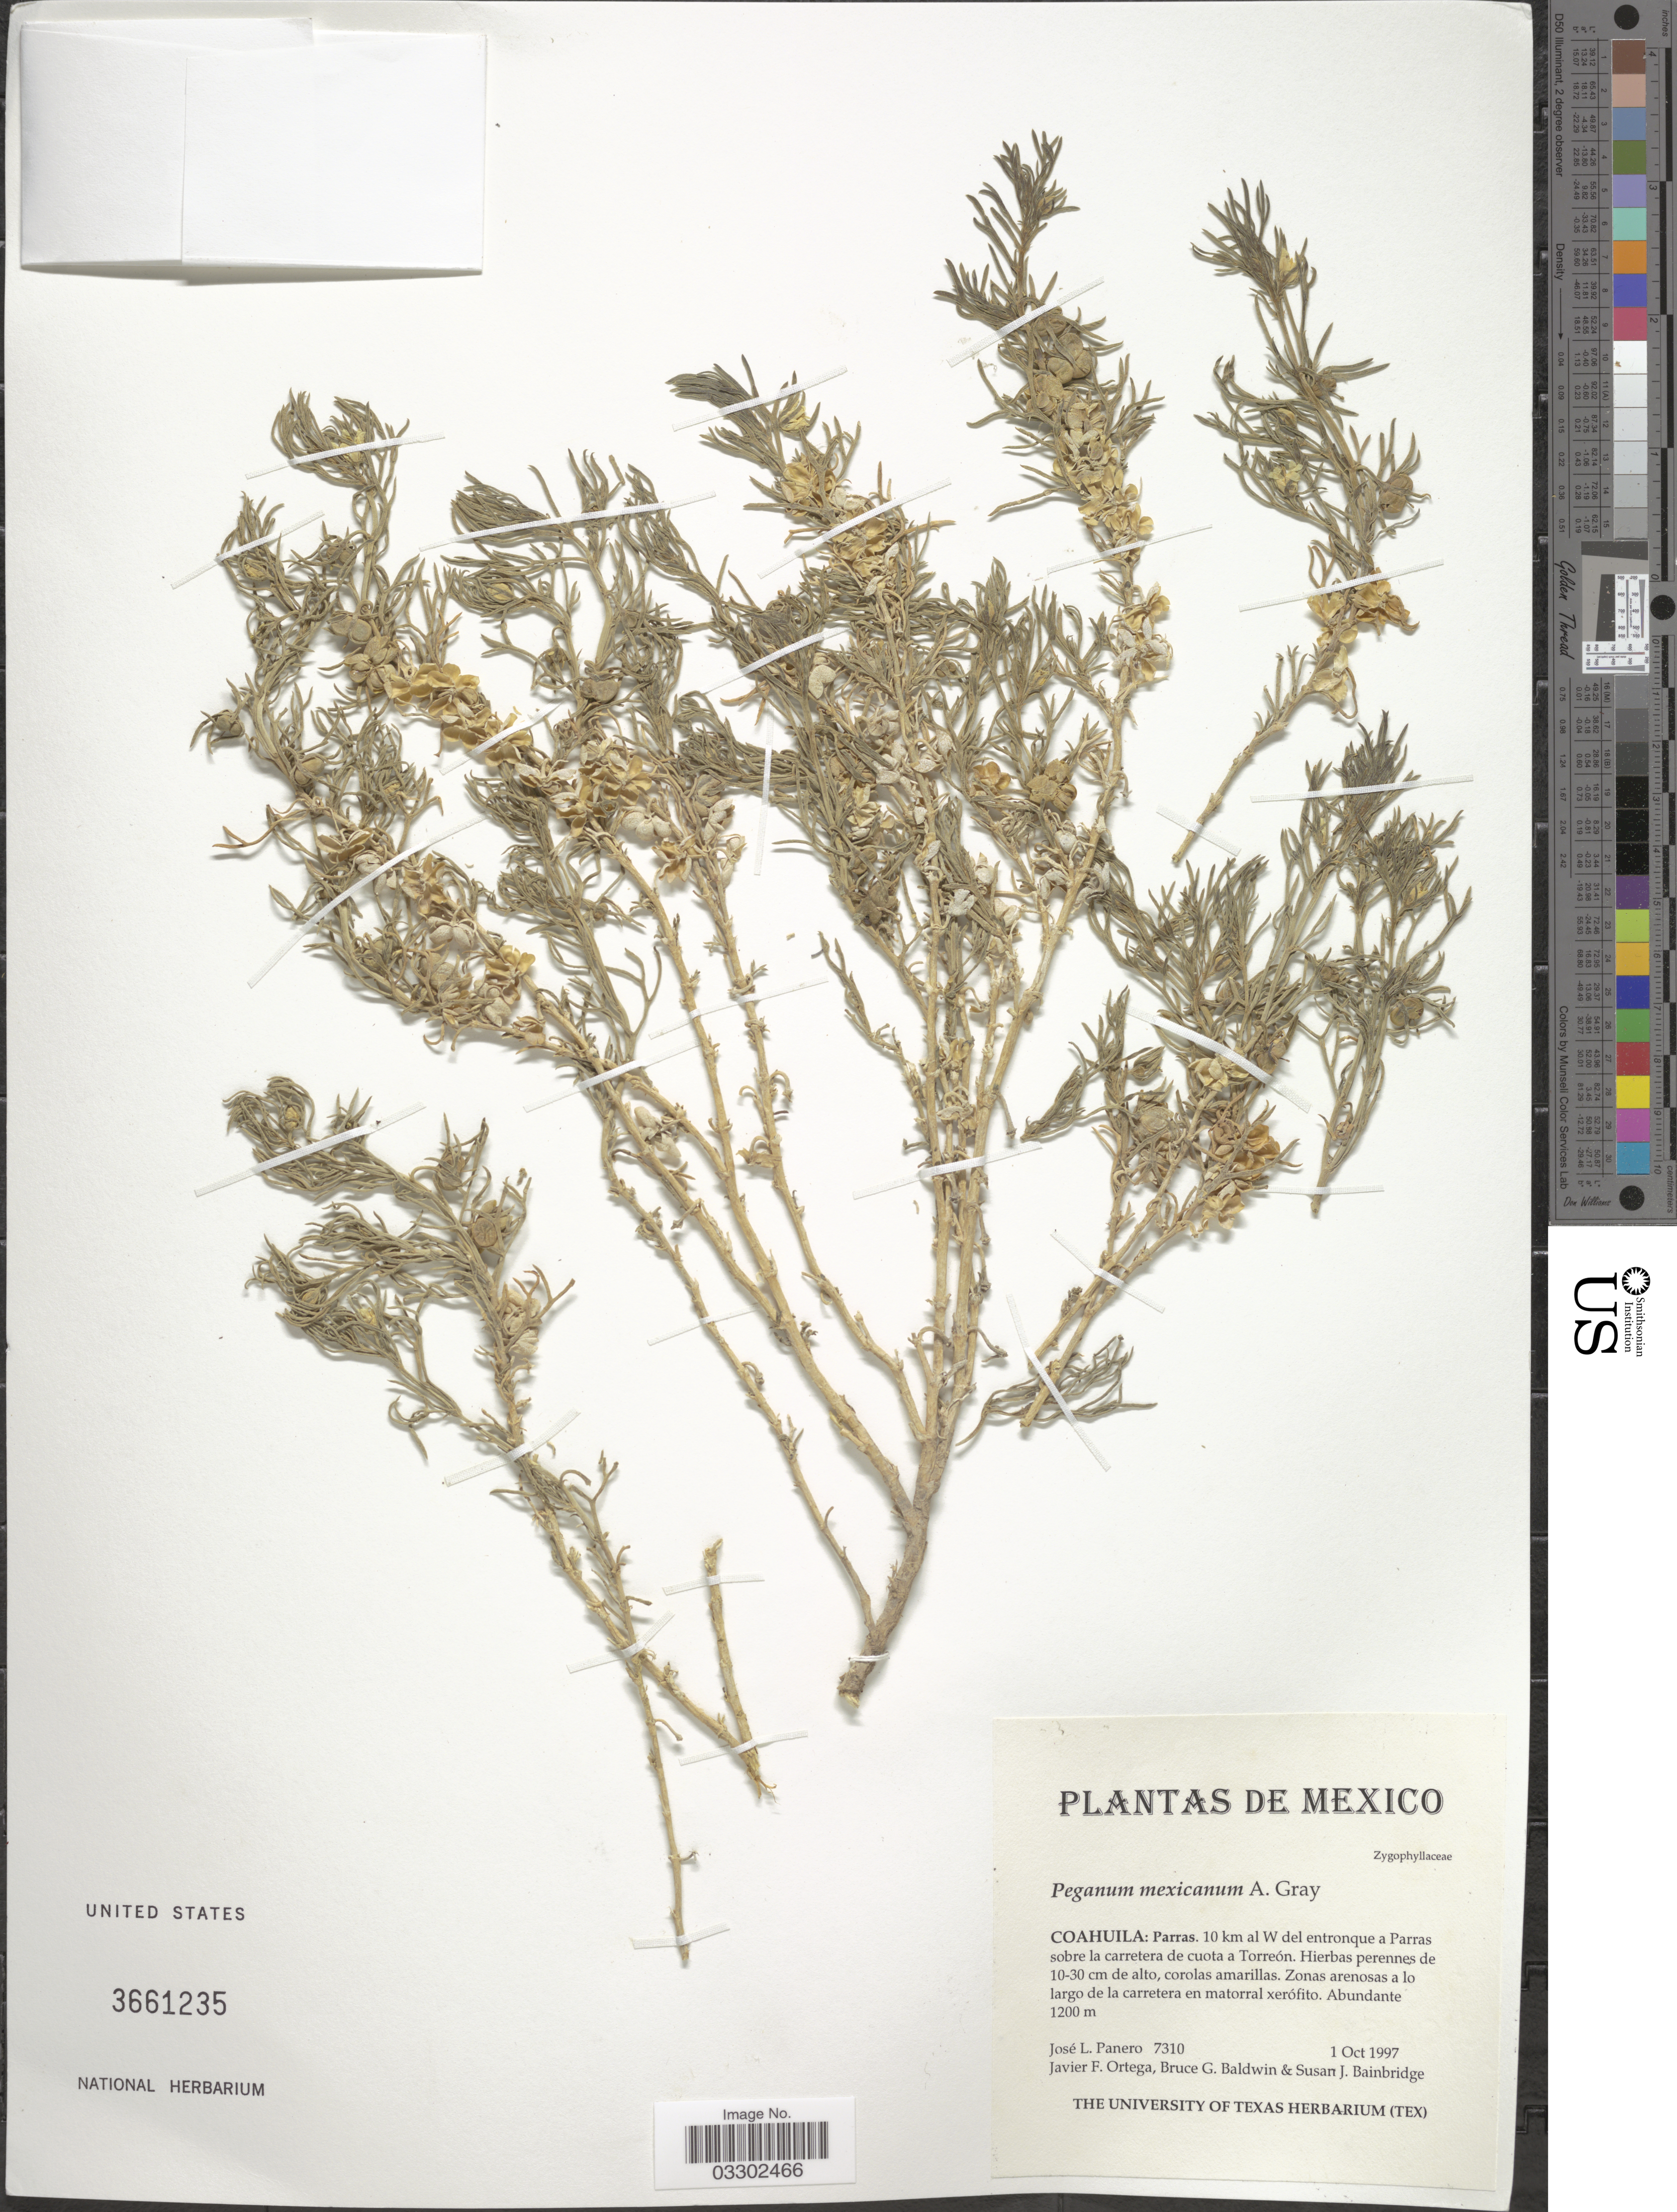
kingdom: Plantae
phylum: Tracheophyta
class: Magnoliopsida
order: Sapindales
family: Tetradiclidaceae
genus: Peganum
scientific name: Peganum mexicanum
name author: A. Gray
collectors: J. L. Panero, J. Ortega, B. Baldwin & S. Bainbridge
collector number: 7310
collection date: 1997-10-01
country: Mexico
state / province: Coahuila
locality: Parras. 10 km al W del entronque a Parras sobre la carretera de cuota a Terreón.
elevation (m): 1200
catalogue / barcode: US 3661235